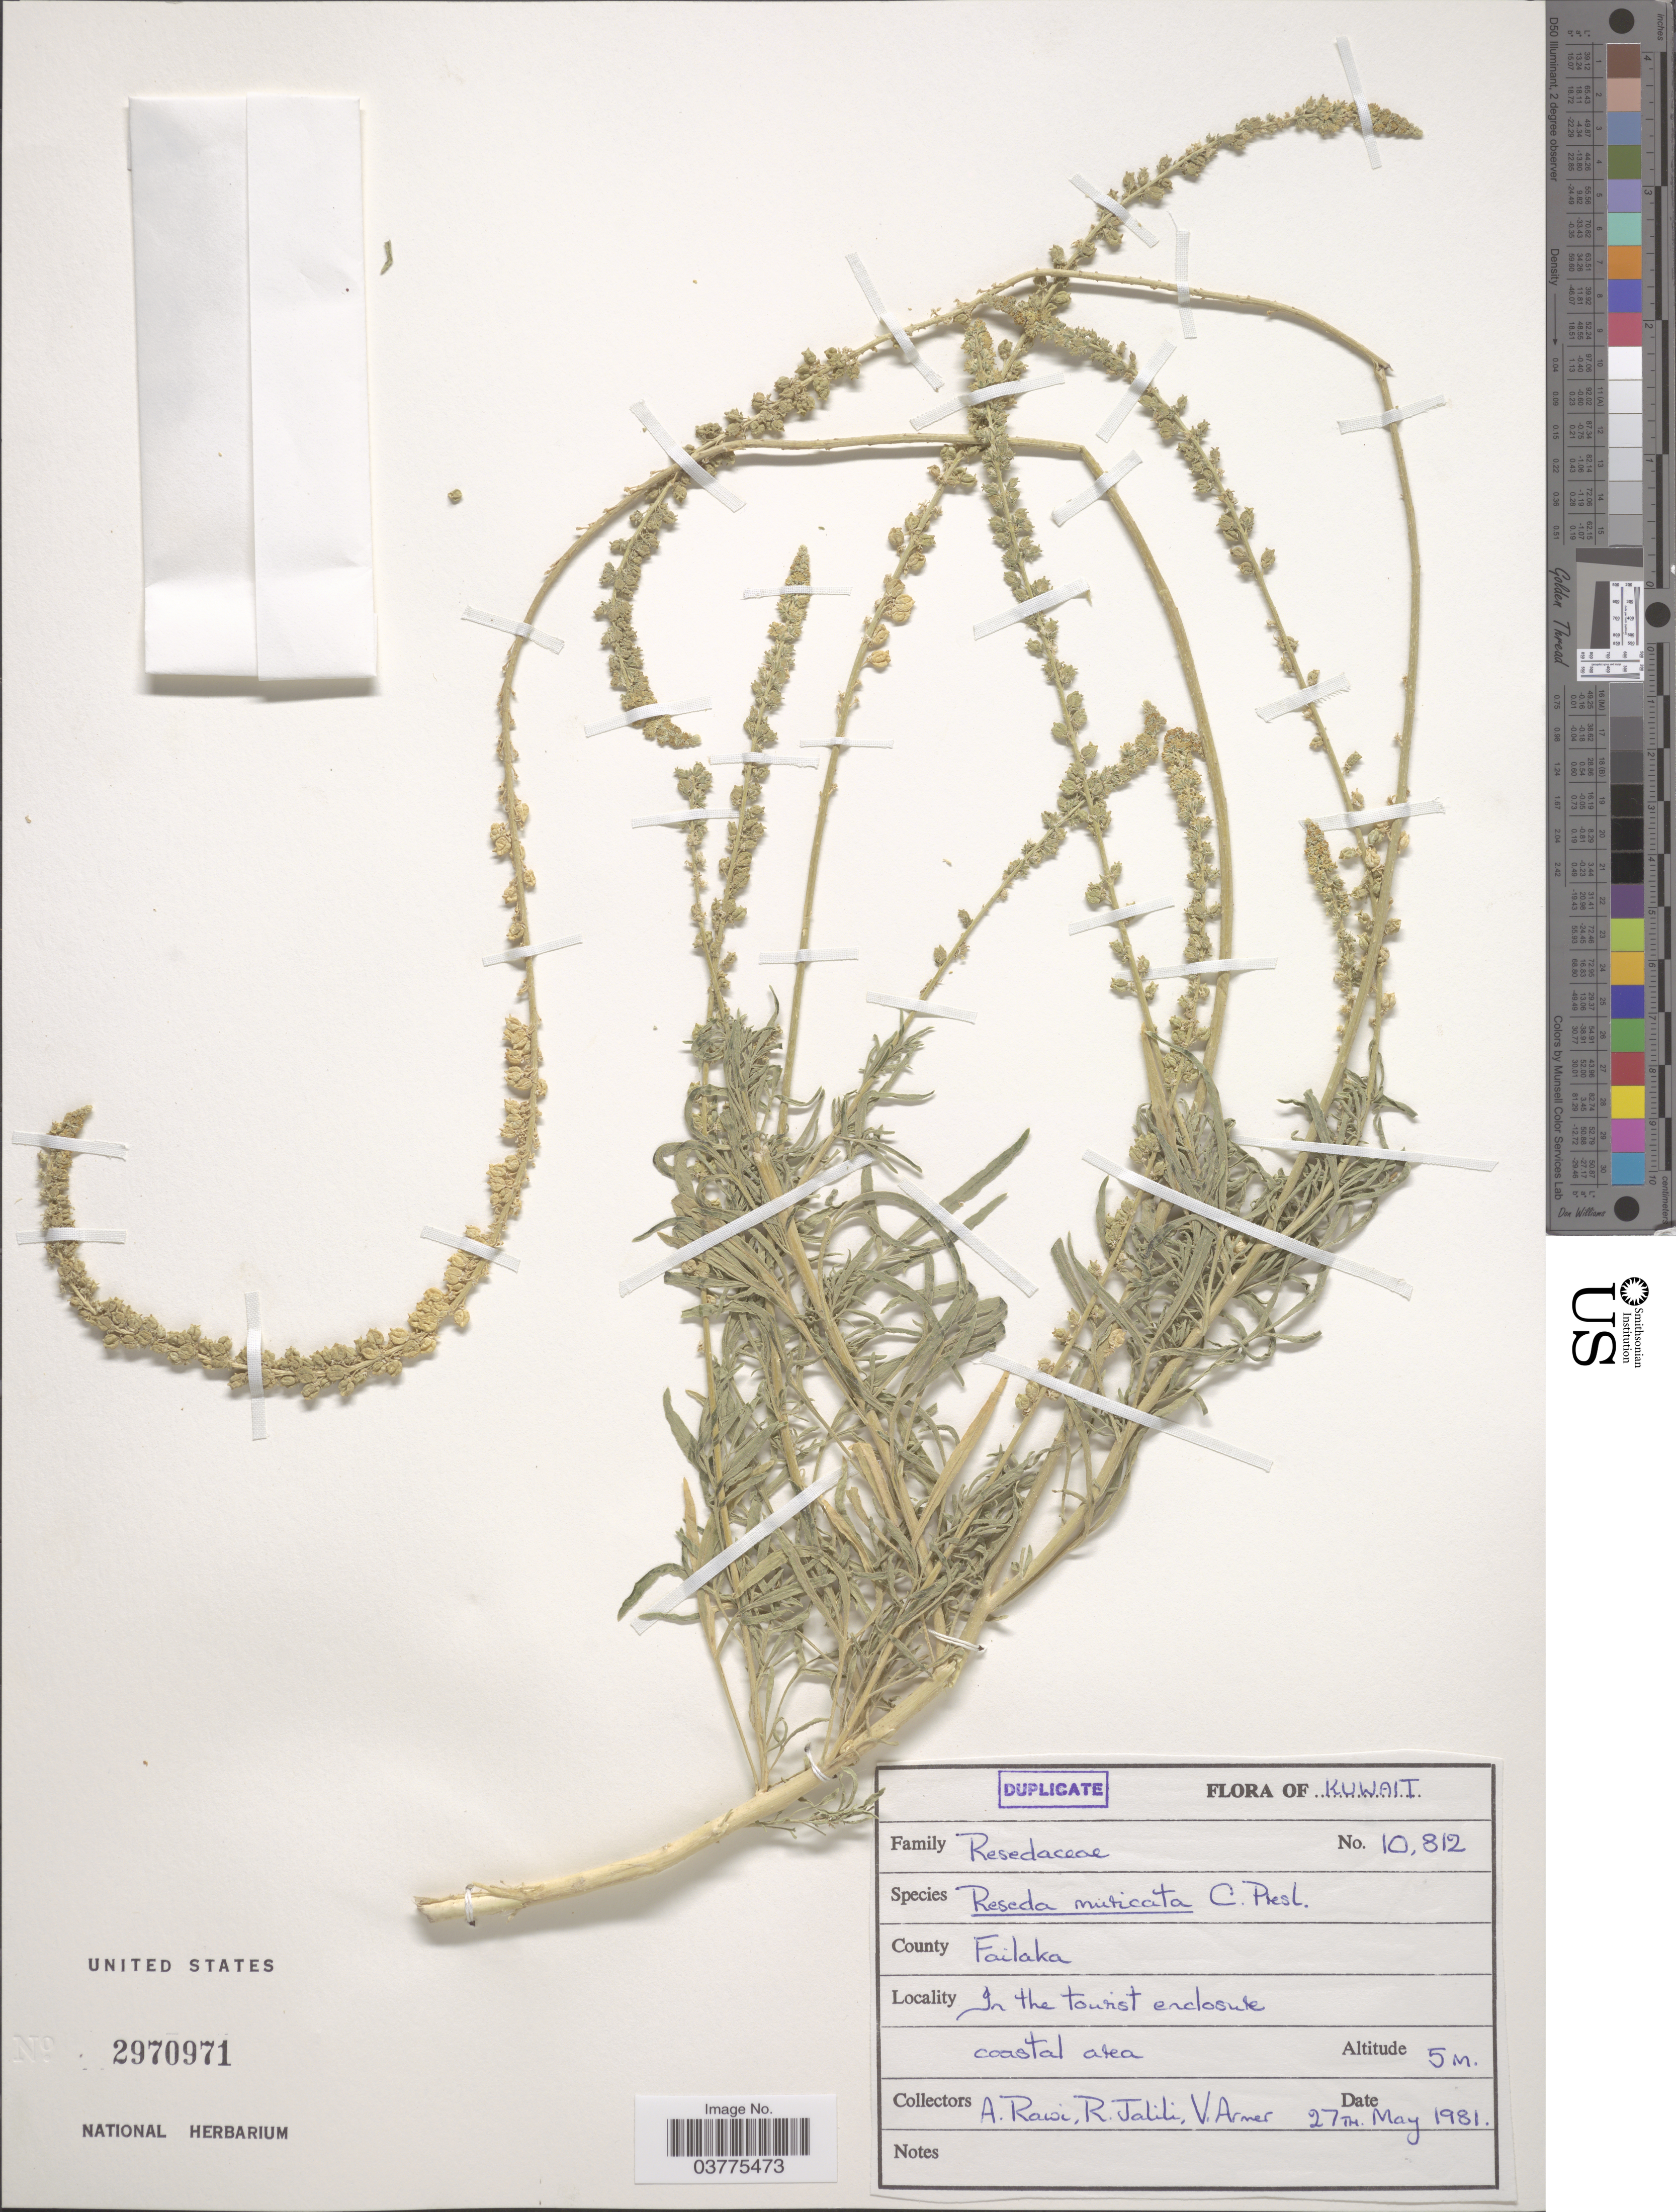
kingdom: Plantae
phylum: Tracheophyta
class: Magnoliopsida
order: Brassicales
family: Resedaceae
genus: Reseda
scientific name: Reseda muricata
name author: C. Presl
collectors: A. Rawi, R. Jalili & V. Armet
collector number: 10812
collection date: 1981-05-27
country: Kuwait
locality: County Failaka. In the tourist enclosure coastal area.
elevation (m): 5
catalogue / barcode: US 2970971